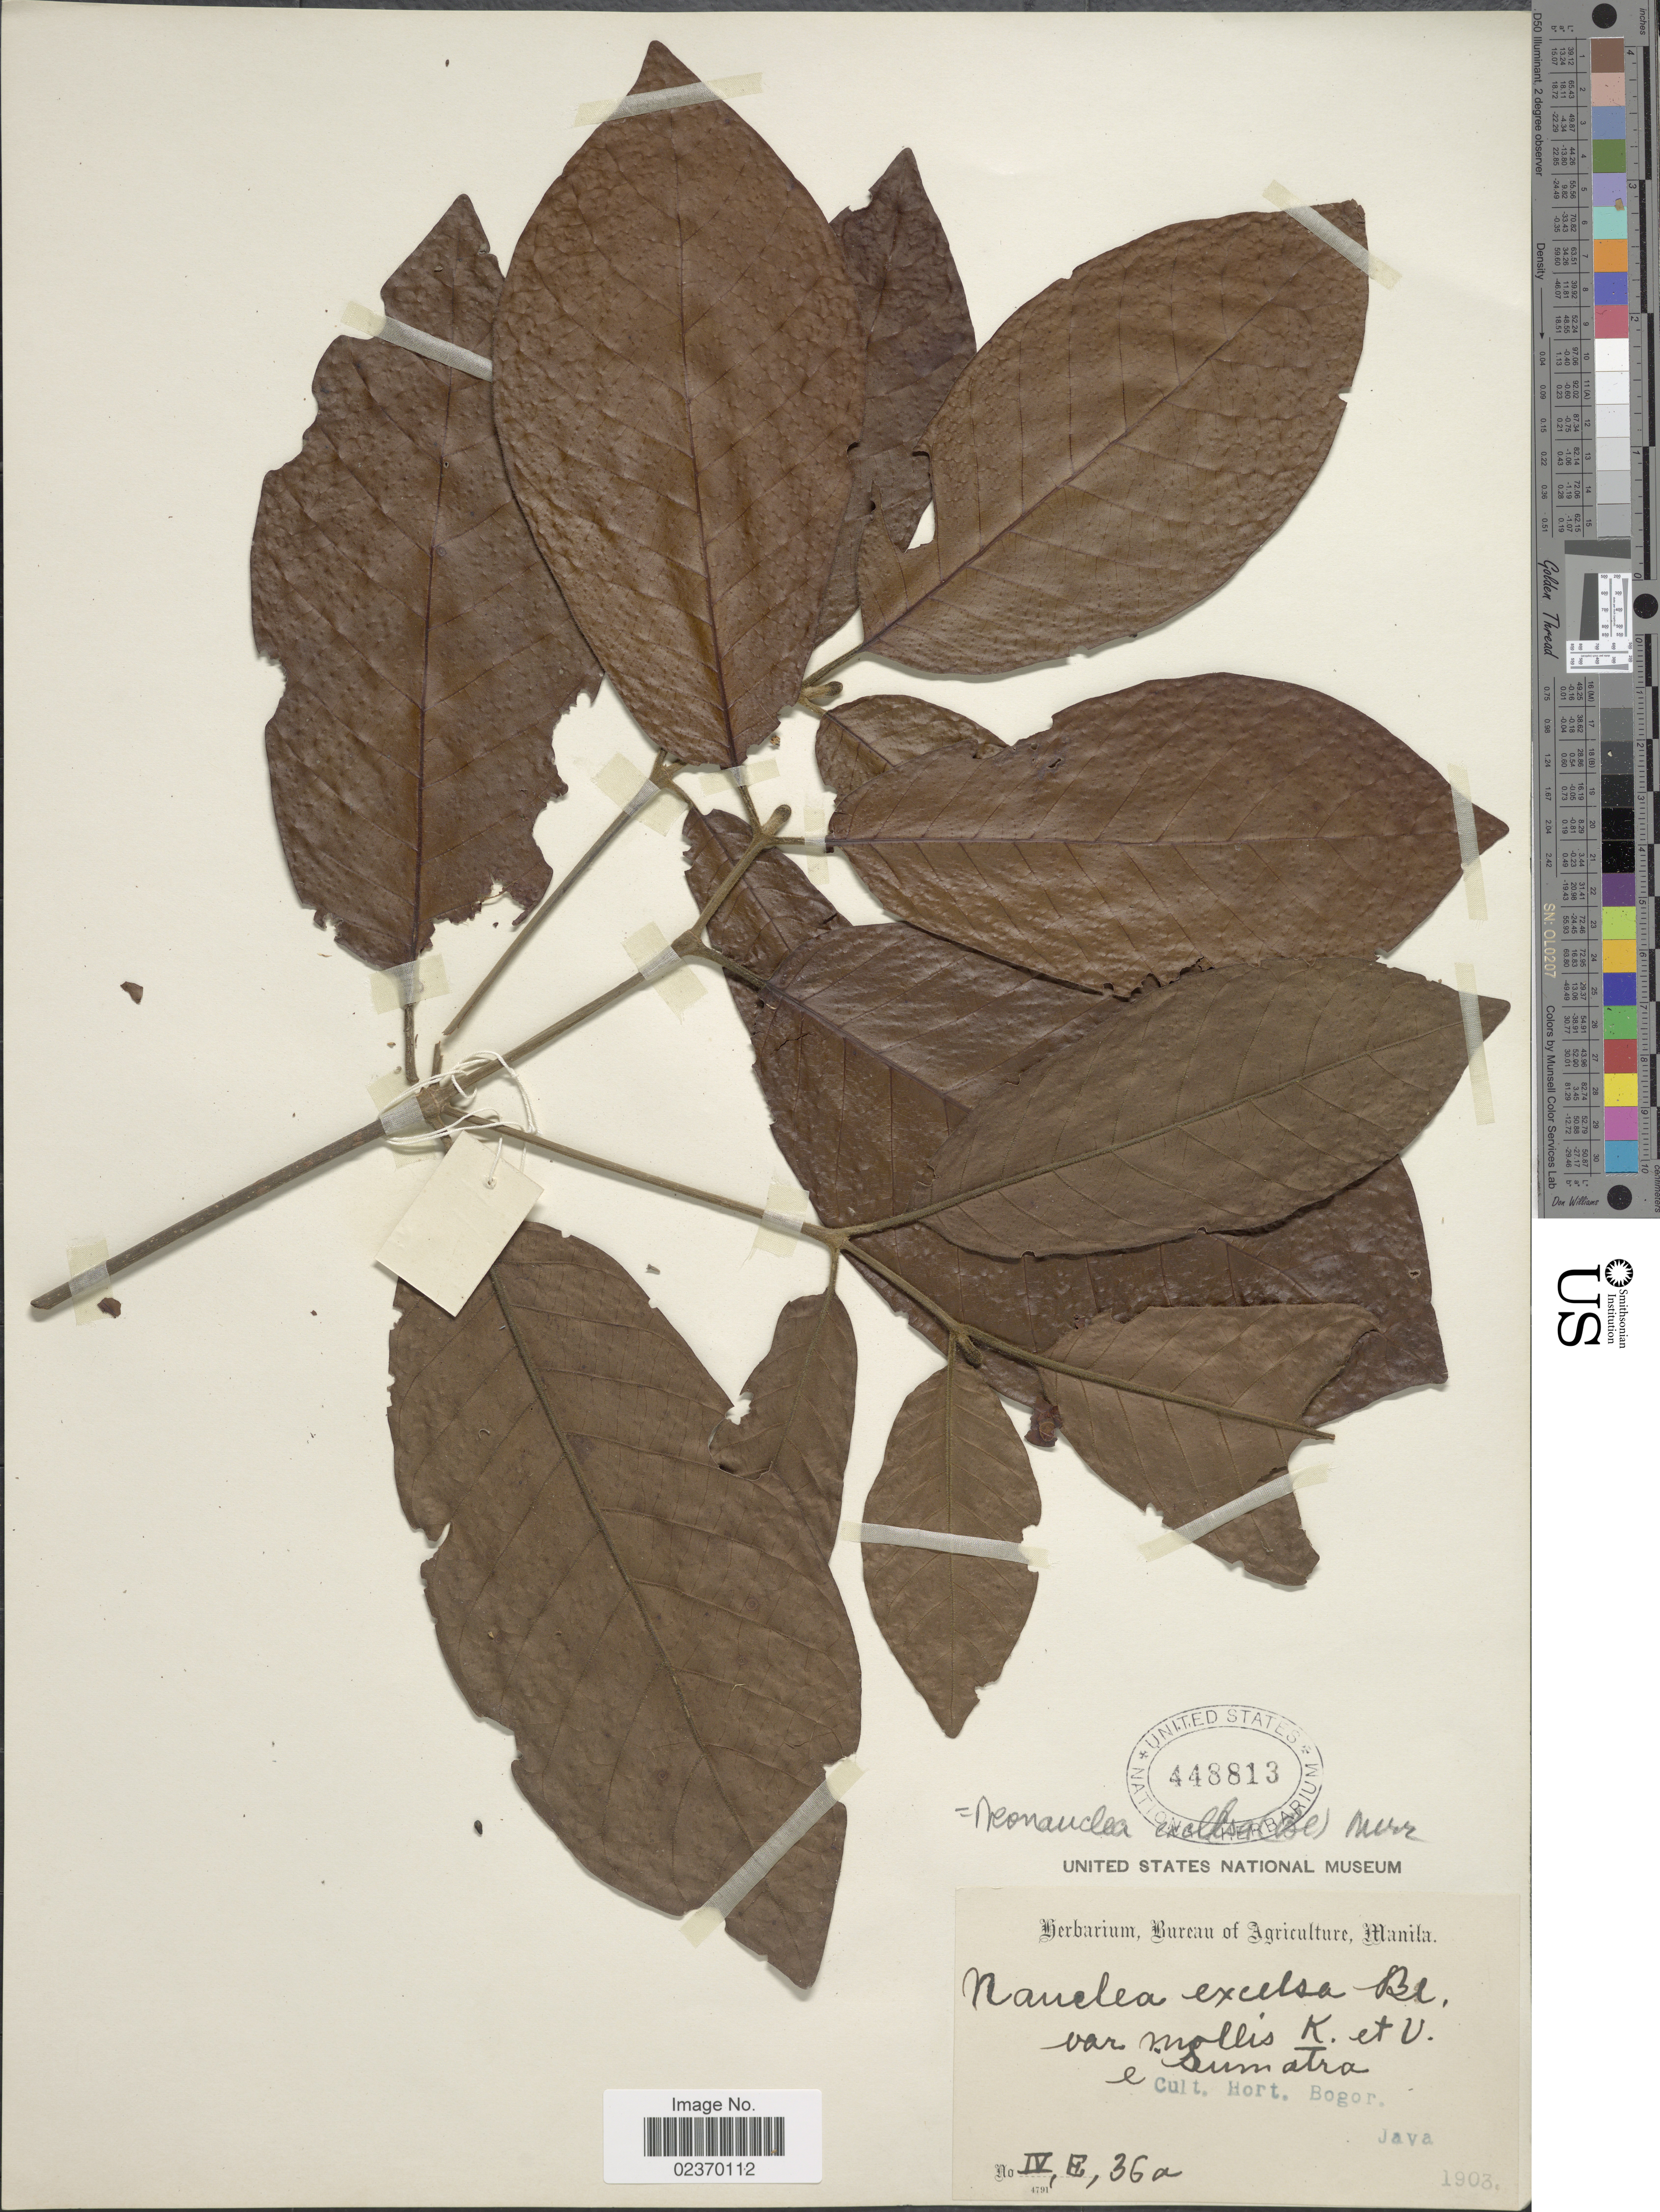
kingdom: Plantae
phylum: Tracheophyta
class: Magnoliopsida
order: Gentianales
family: Rubiaceae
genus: Neonauclea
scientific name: Neonauclea excelsa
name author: Merr.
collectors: ex Herb. Bur. Agric. Manila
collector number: IV, E, 36a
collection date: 1903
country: Indonesia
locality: E Sumatra [unsure placement] Cult Hort Bogor, Java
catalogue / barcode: US 448813